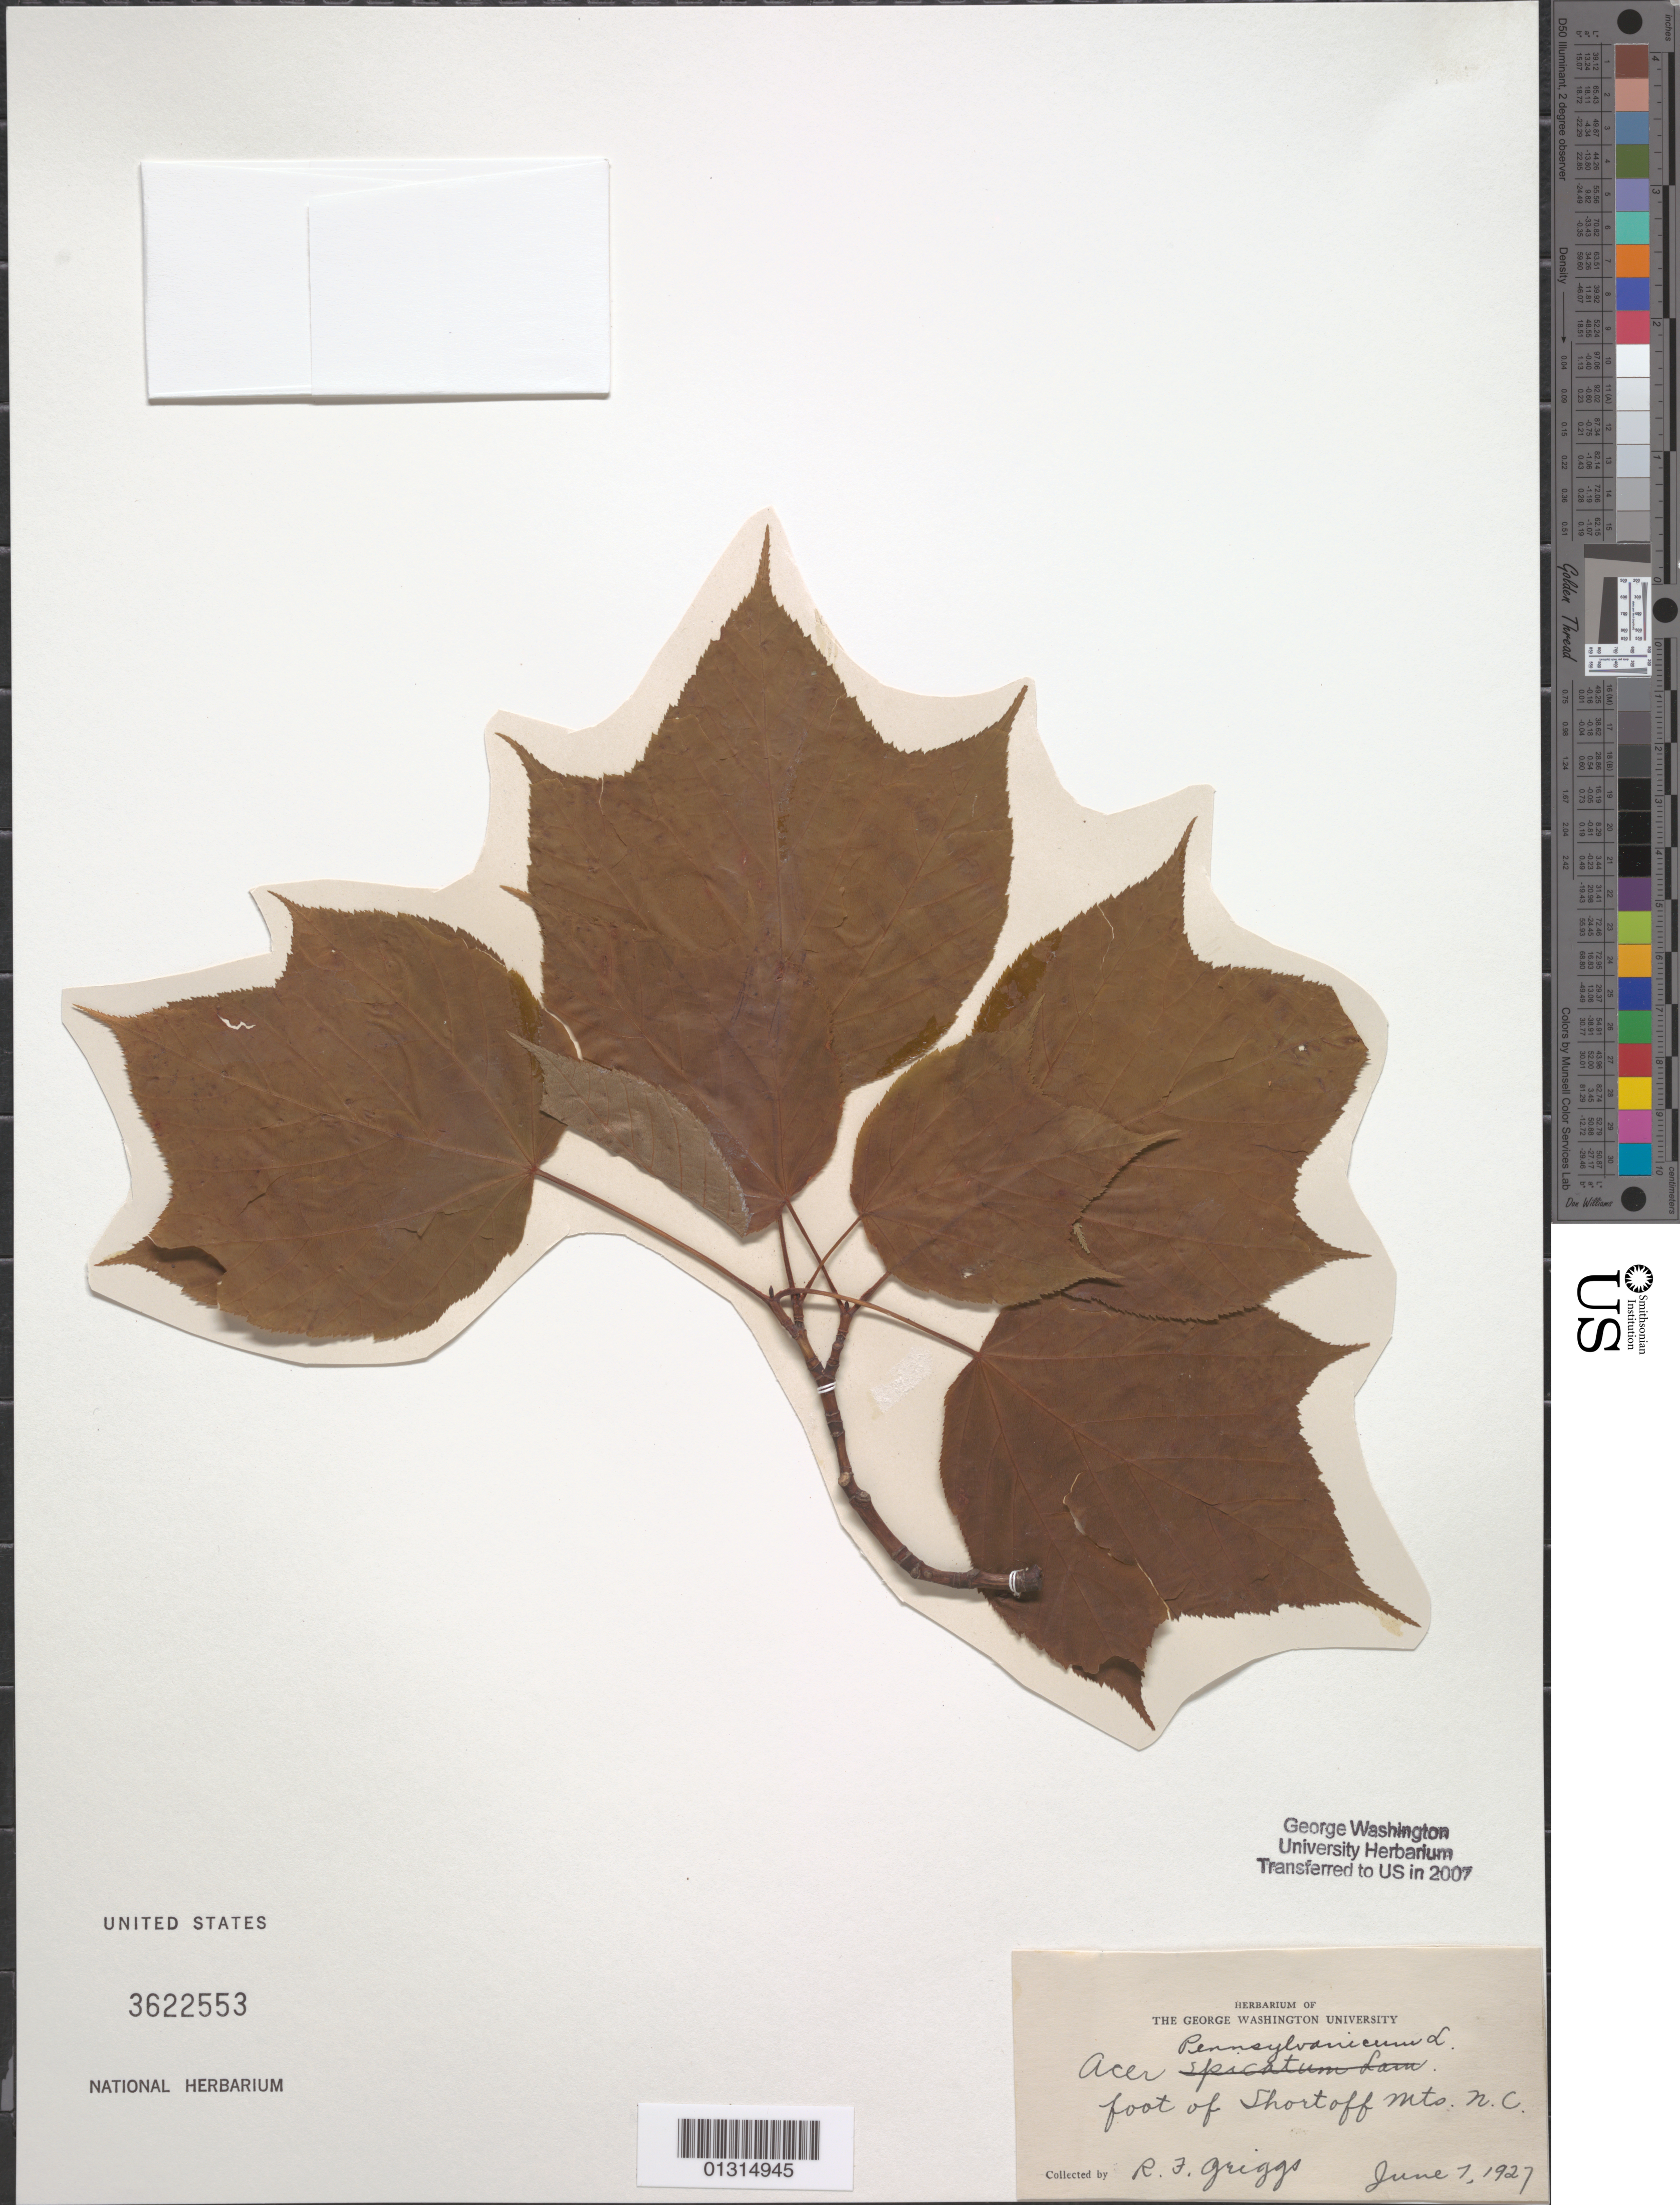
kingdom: Plantae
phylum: Tracheophyta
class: Magnoliopsida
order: Sapindales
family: Sapindaceae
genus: Acer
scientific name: Acer pensylvanicum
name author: L.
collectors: R. F. Griggs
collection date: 1927-06-07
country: United States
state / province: North Carolina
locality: Shortoff Mts., foot of mountain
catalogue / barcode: US 3622553